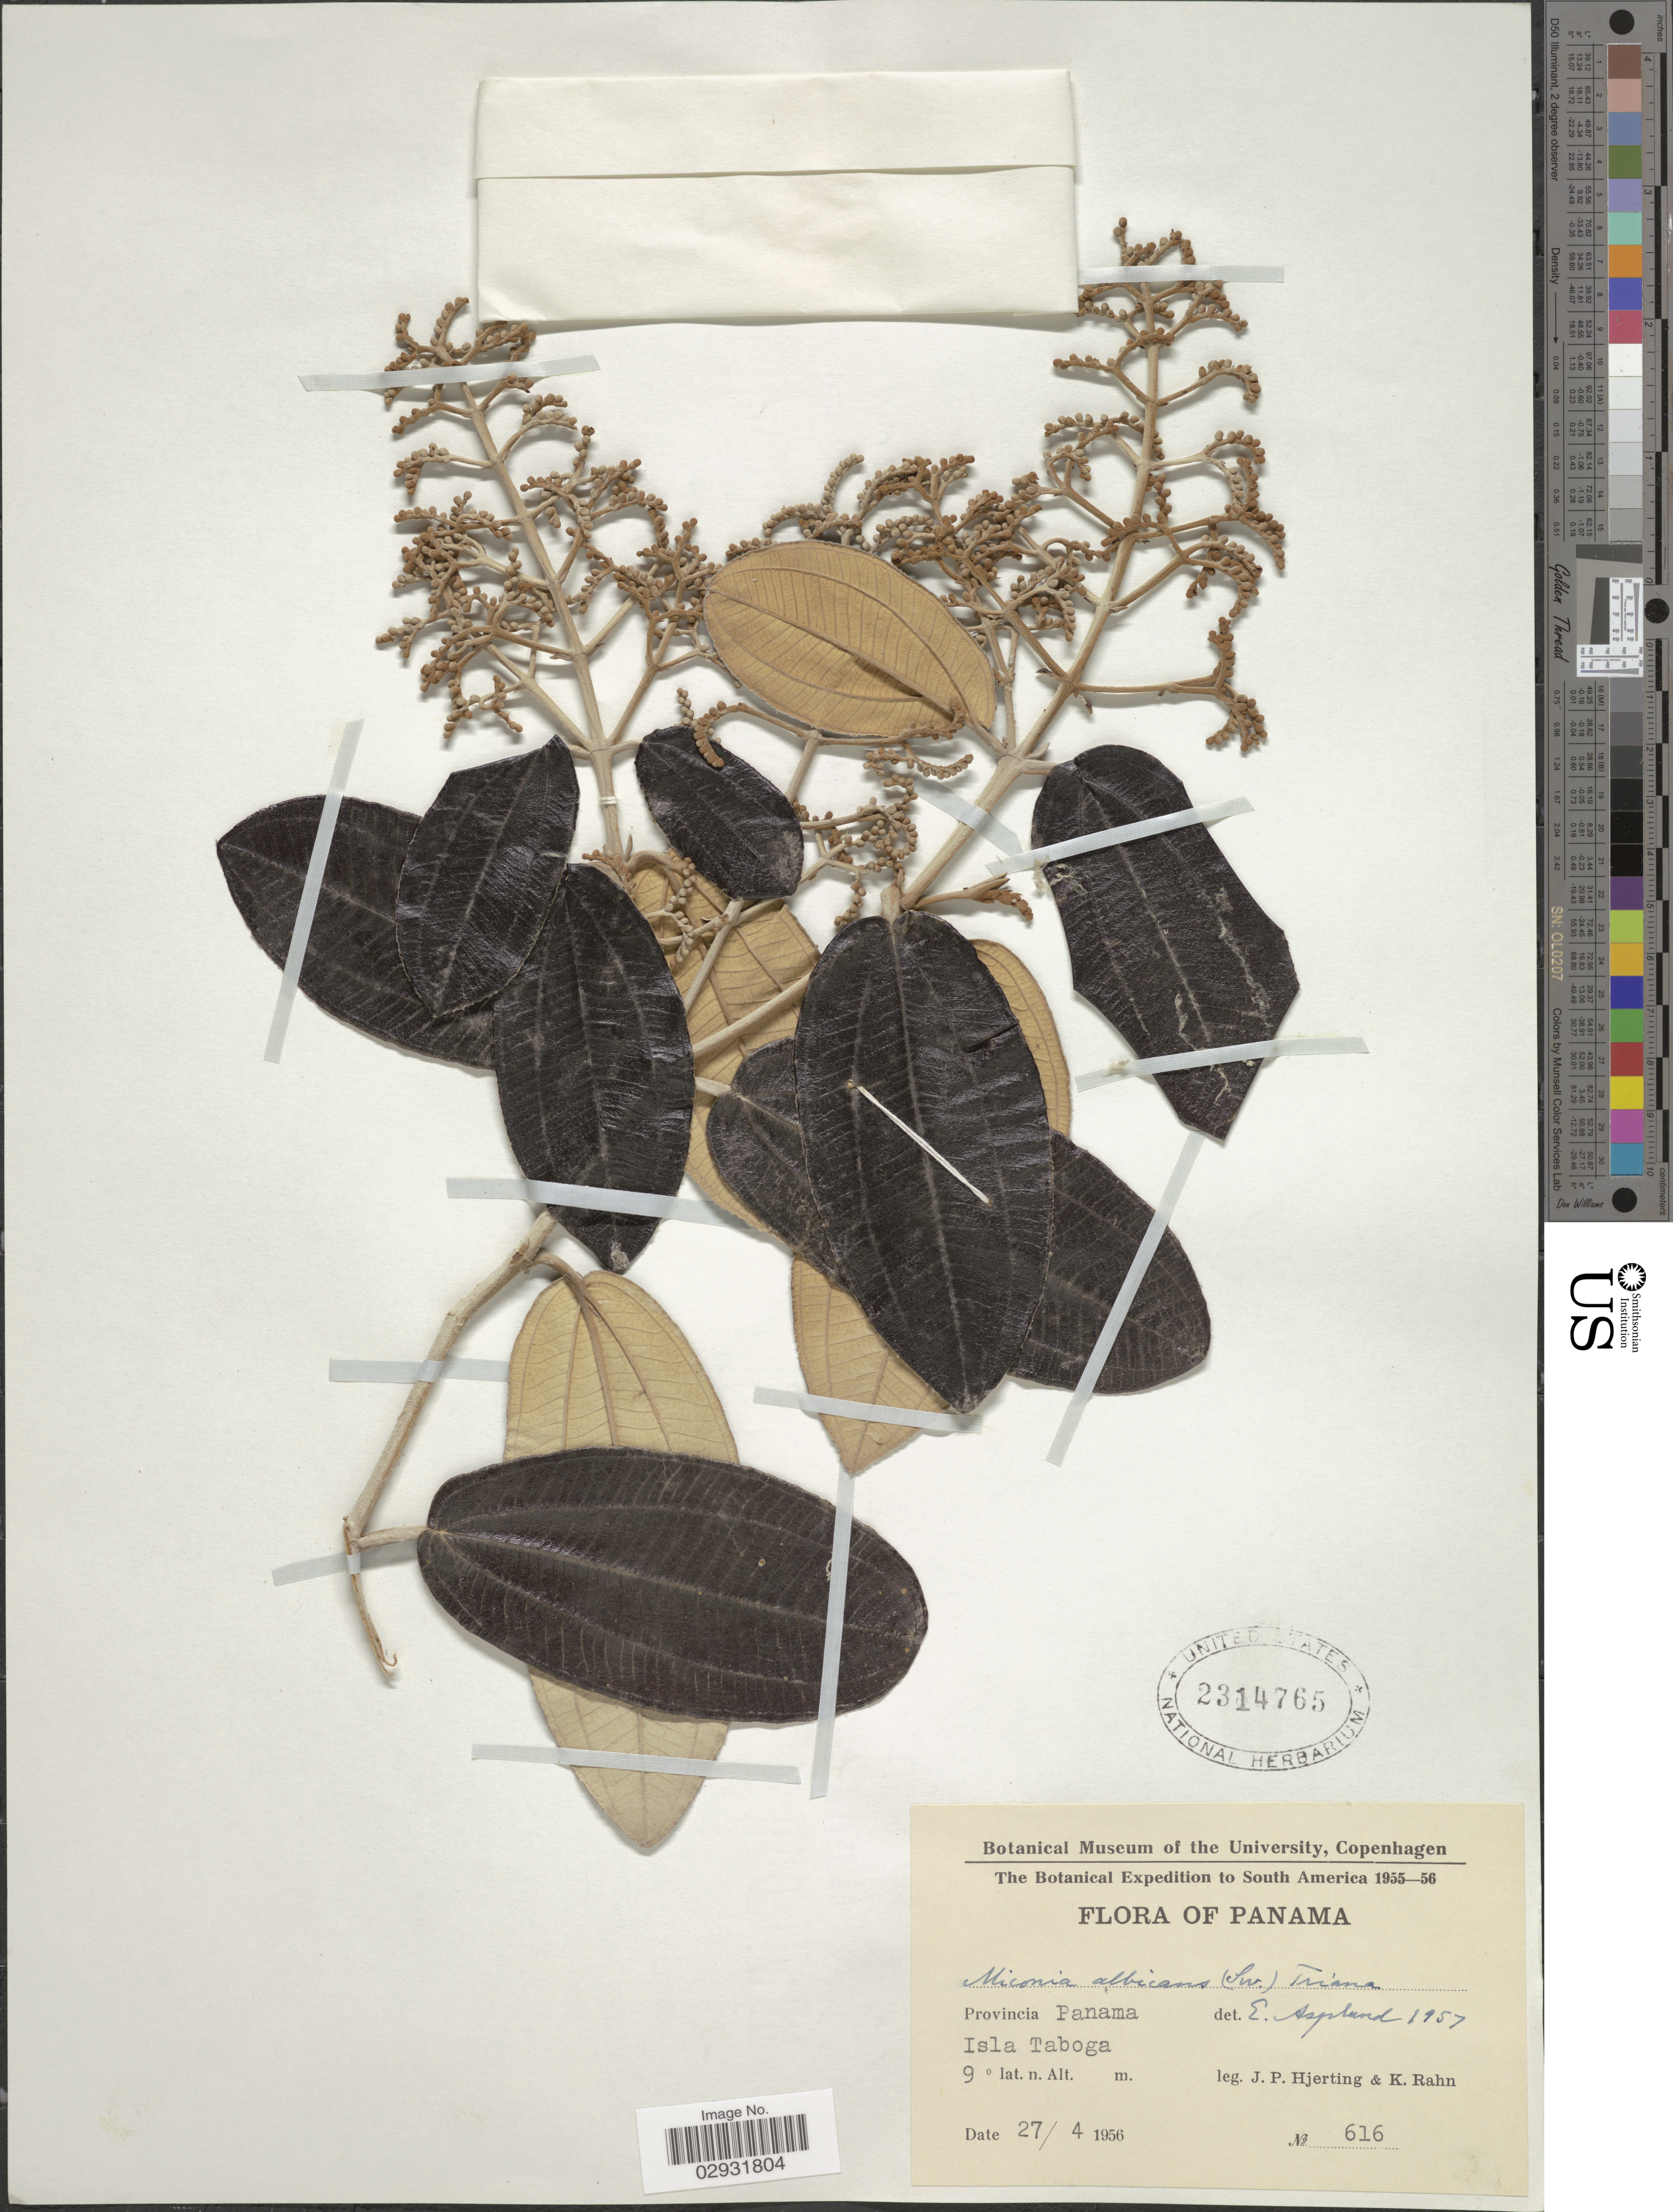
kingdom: Plantae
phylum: Tracheophyta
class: Magnoliopsida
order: Myrtales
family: Melastomataceae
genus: Miconia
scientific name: Miconia albicans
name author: (Sw.) Steud.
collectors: J. P. Hjerting & K. Rahn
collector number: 616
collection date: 1956-04-27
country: Panama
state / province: Panamá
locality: Provincia Panama. Isla Taboga.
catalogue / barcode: US 2314765